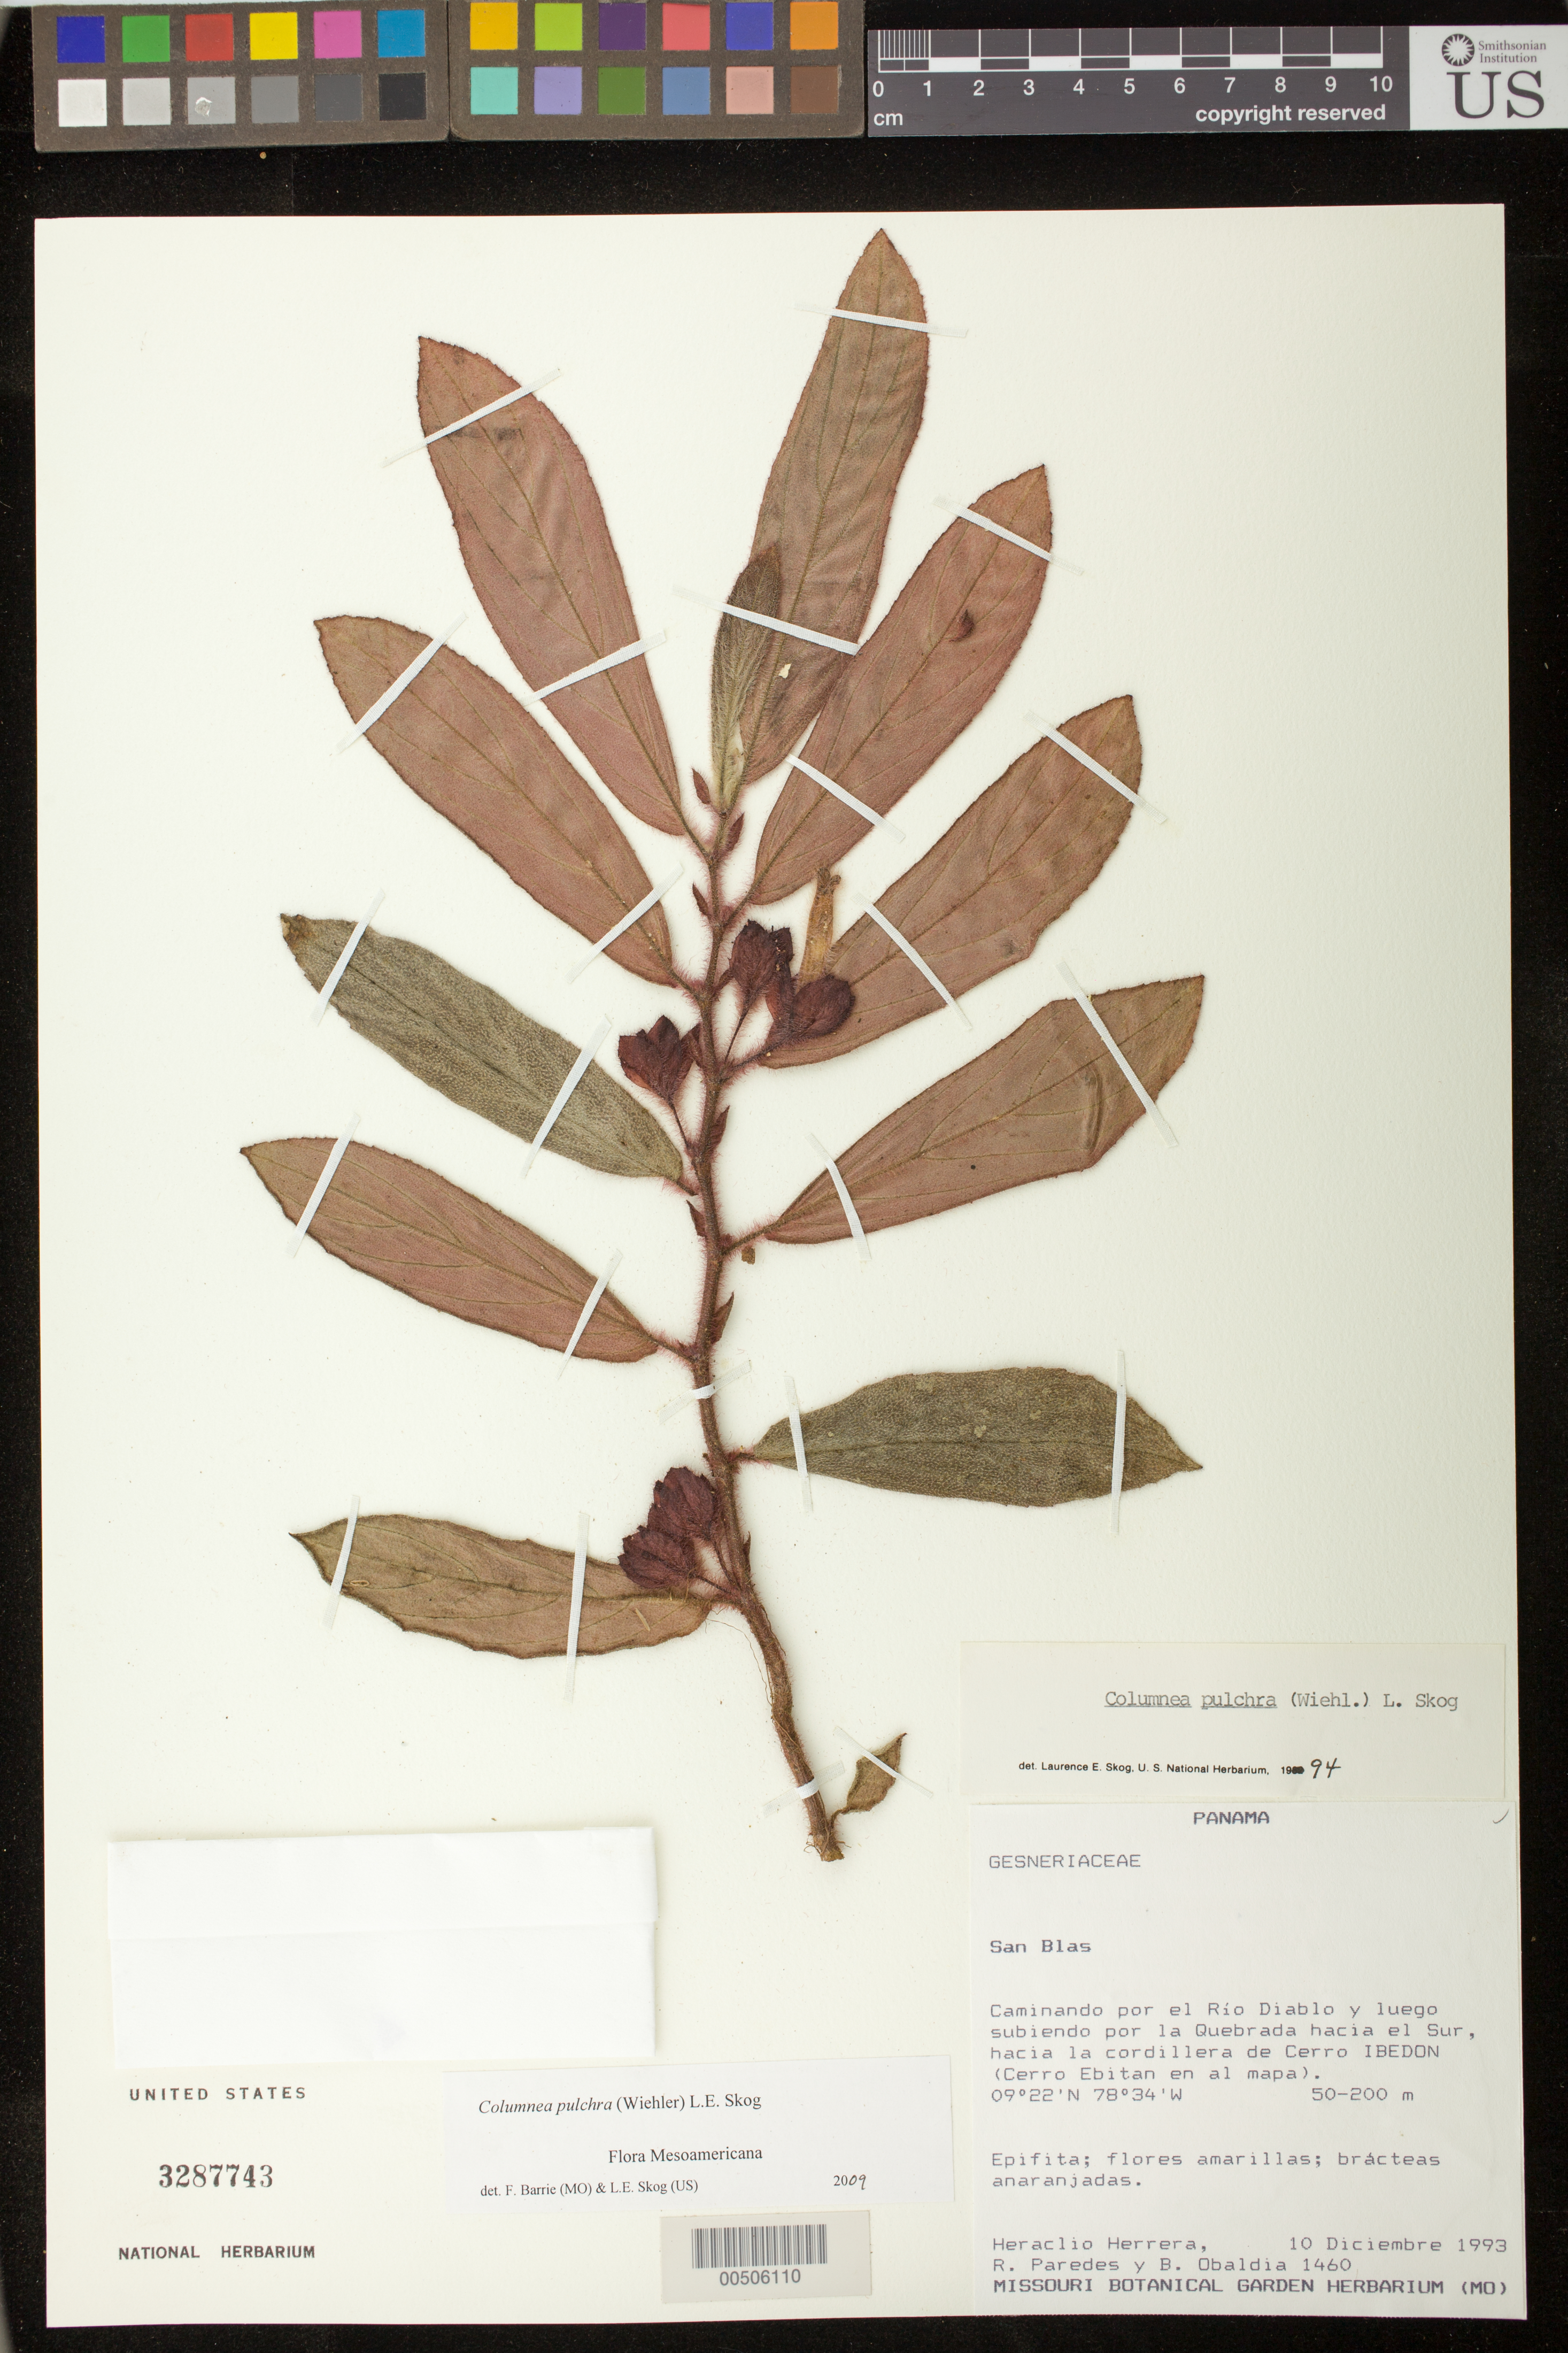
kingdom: Plantae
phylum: Tracheophyta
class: Magnoliopsida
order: Lamiales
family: Gesneriaceae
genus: Columnea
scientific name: Columnea pulchra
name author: (Wiehler) L.E. Skog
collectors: H. Herrera, R. Paredes & B. Obaldia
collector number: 1460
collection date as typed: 10 Dec 1993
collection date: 1993-12-10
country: Panama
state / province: Kuna Yala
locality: Rio Dablo and Sur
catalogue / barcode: US 3287743